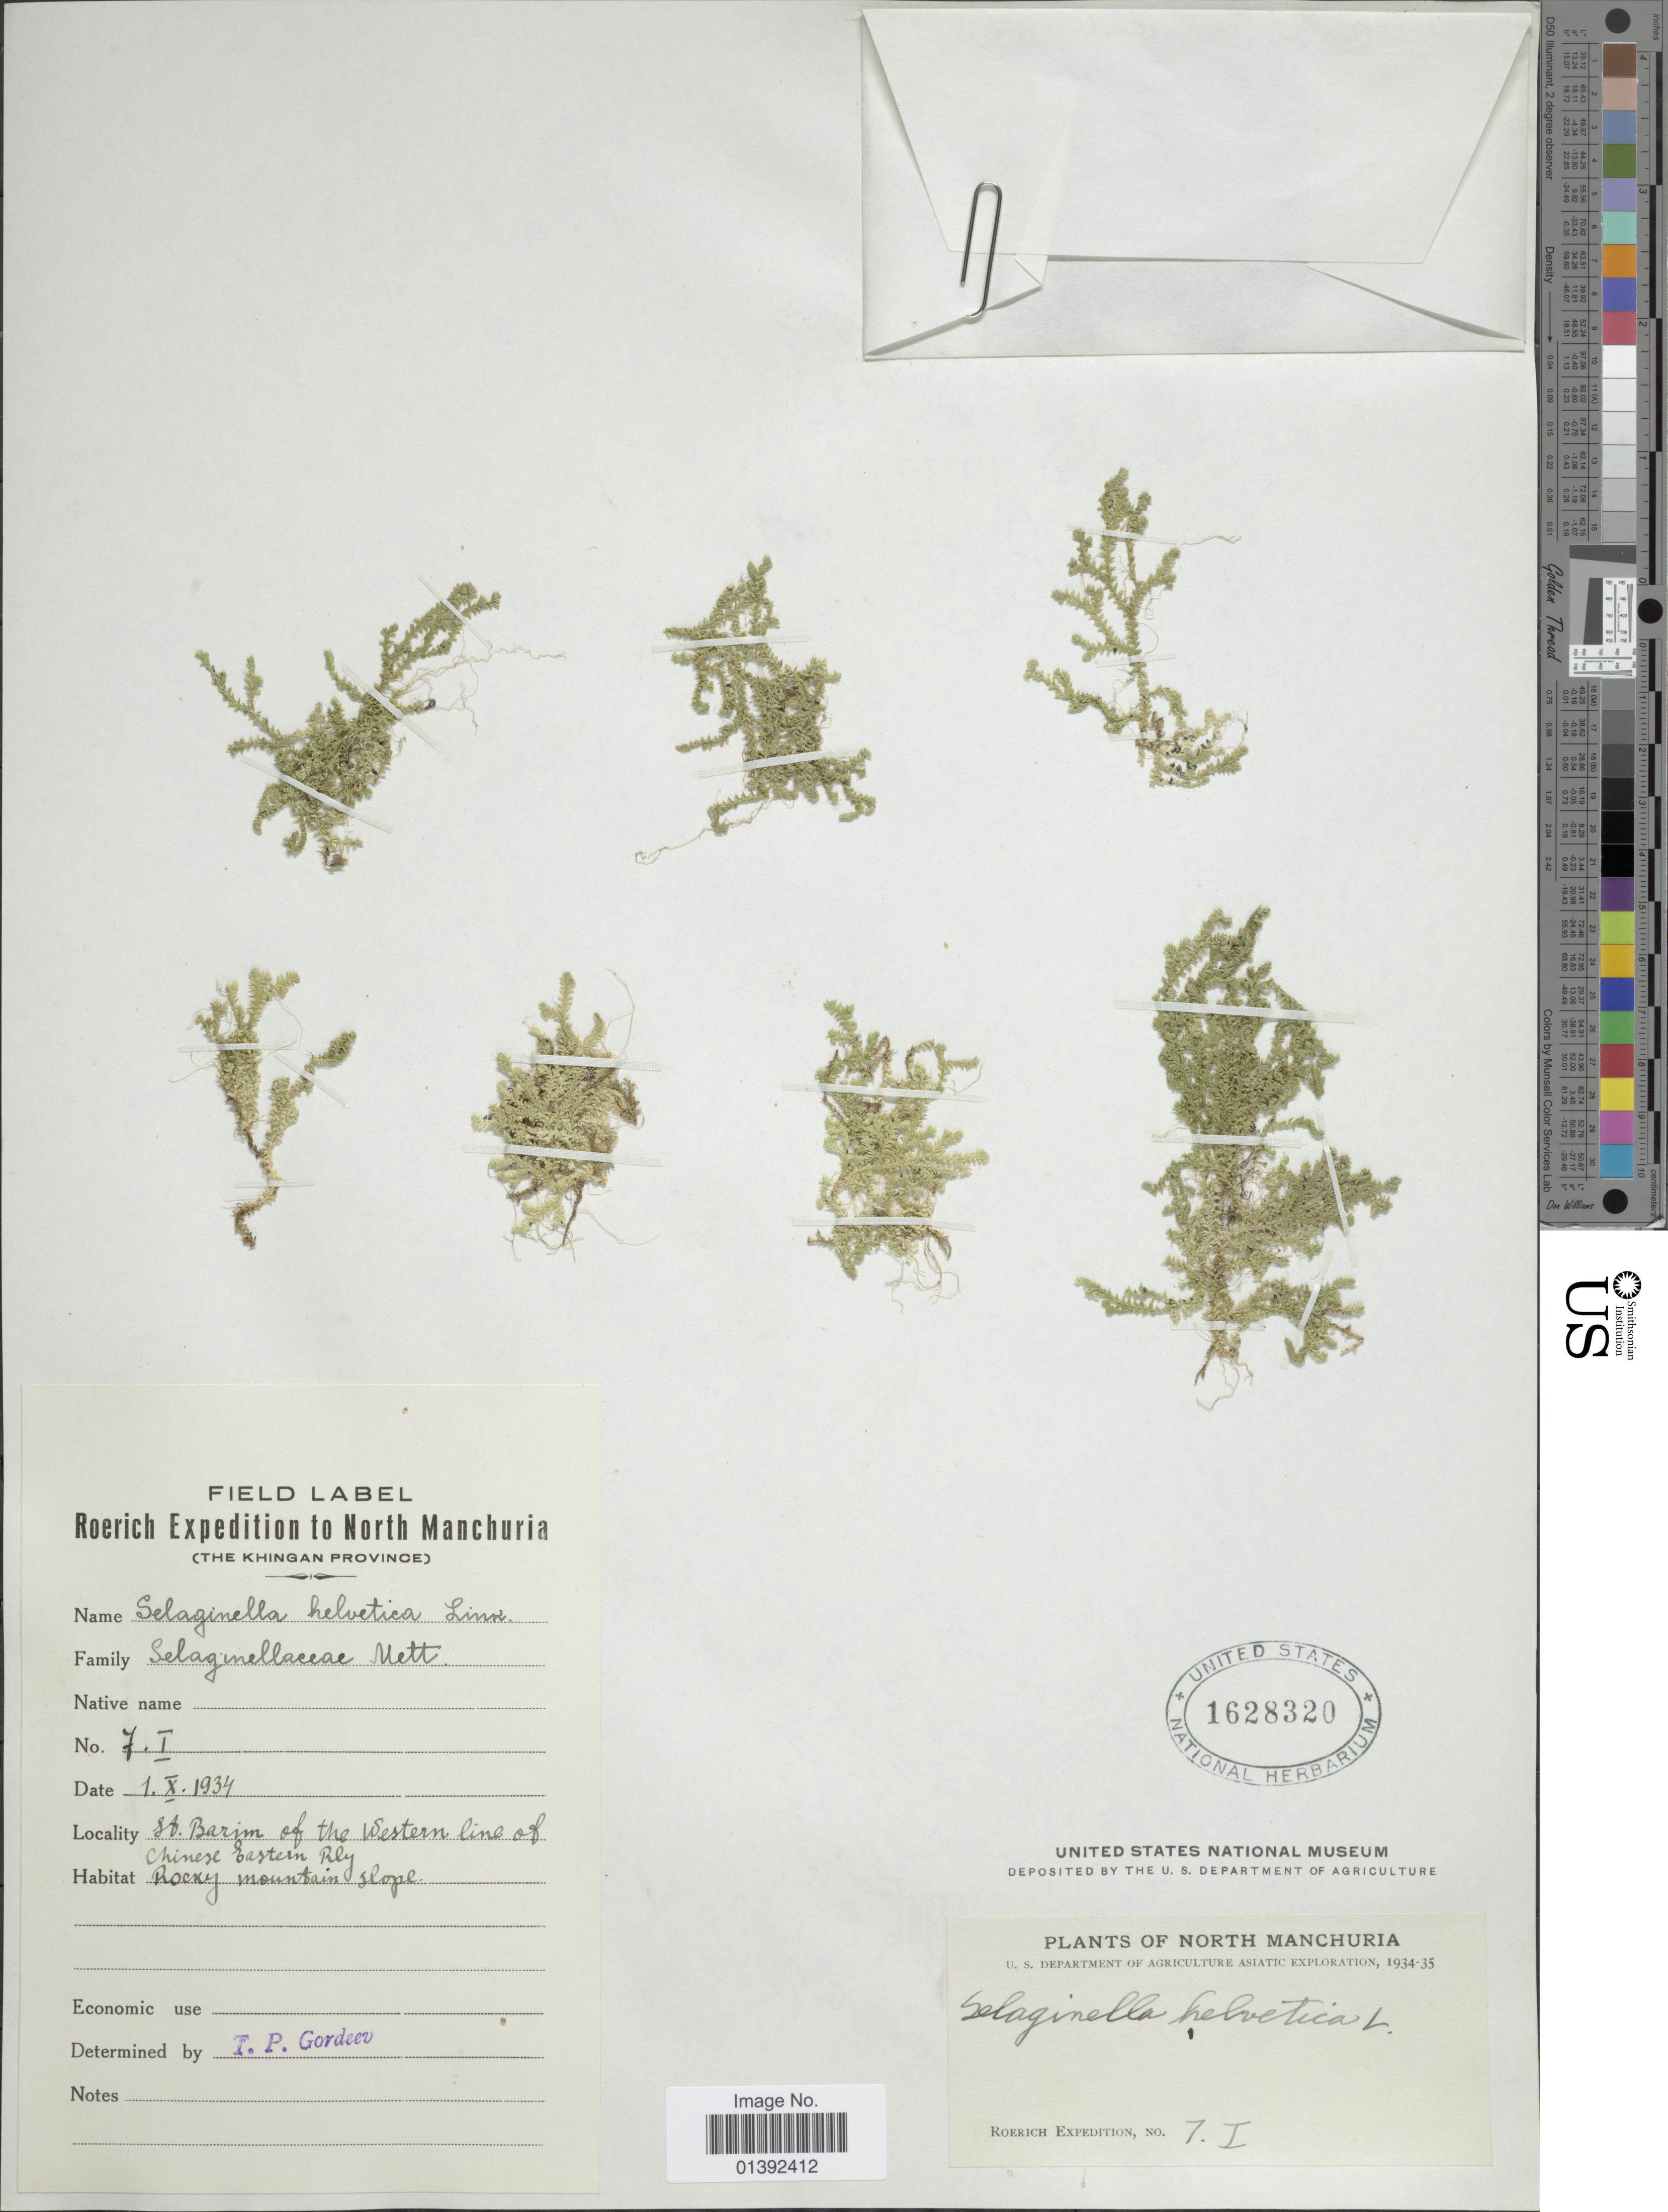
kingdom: Plantae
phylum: Tracheophyta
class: Lycopodiopsida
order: Selaginellales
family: Selaginellaceae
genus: Selaginella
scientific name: Selaginella sp.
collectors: Roerich Expedition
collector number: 7I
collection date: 1934-10-01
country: China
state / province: Nei Monggol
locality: North Manchuria, the Khingan province, St. Barim of the western line of Chinese Eastern Rly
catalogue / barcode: US 1628320